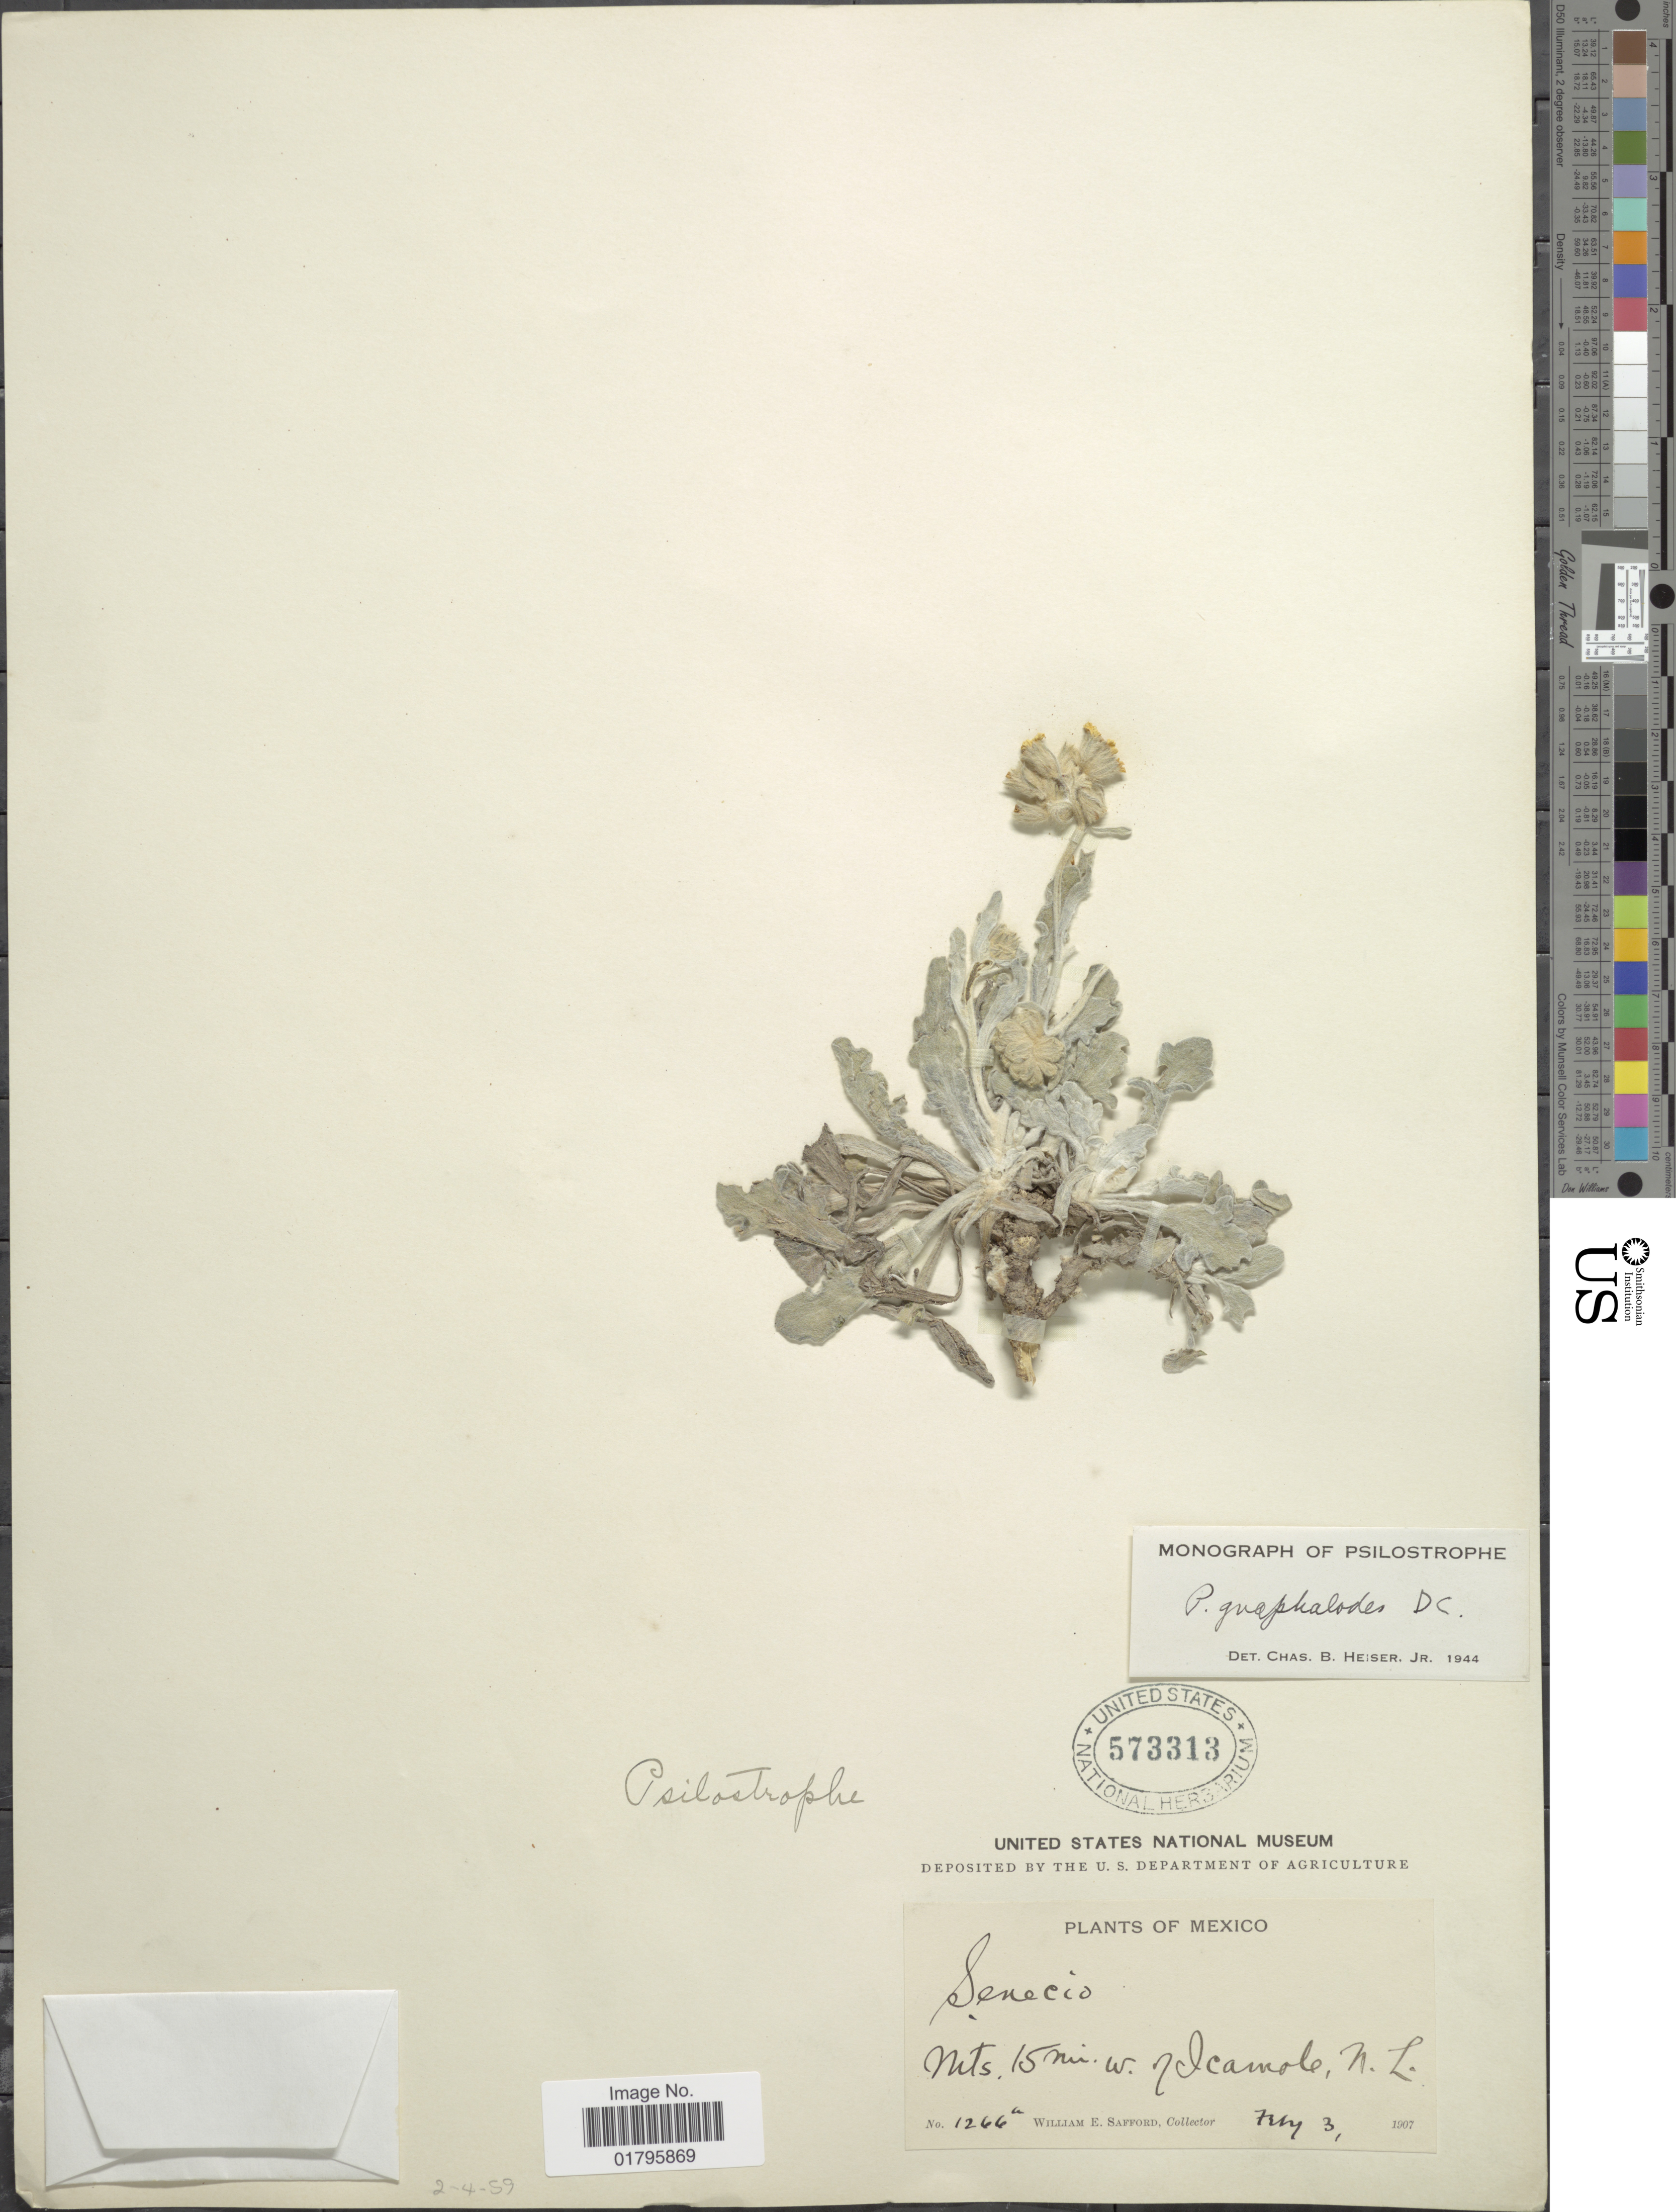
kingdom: Plantae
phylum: Tracheophyta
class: Magnoliopsida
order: Asterales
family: Asteraceae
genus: Psilostrophe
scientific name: Psilostrophe gnaphaloides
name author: DC.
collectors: W. E. Safford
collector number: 1266a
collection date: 1907-02-03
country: Mexico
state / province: Nuevo León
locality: Mts. 15 mi. W of Icamole. N. L.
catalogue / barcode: US 573313